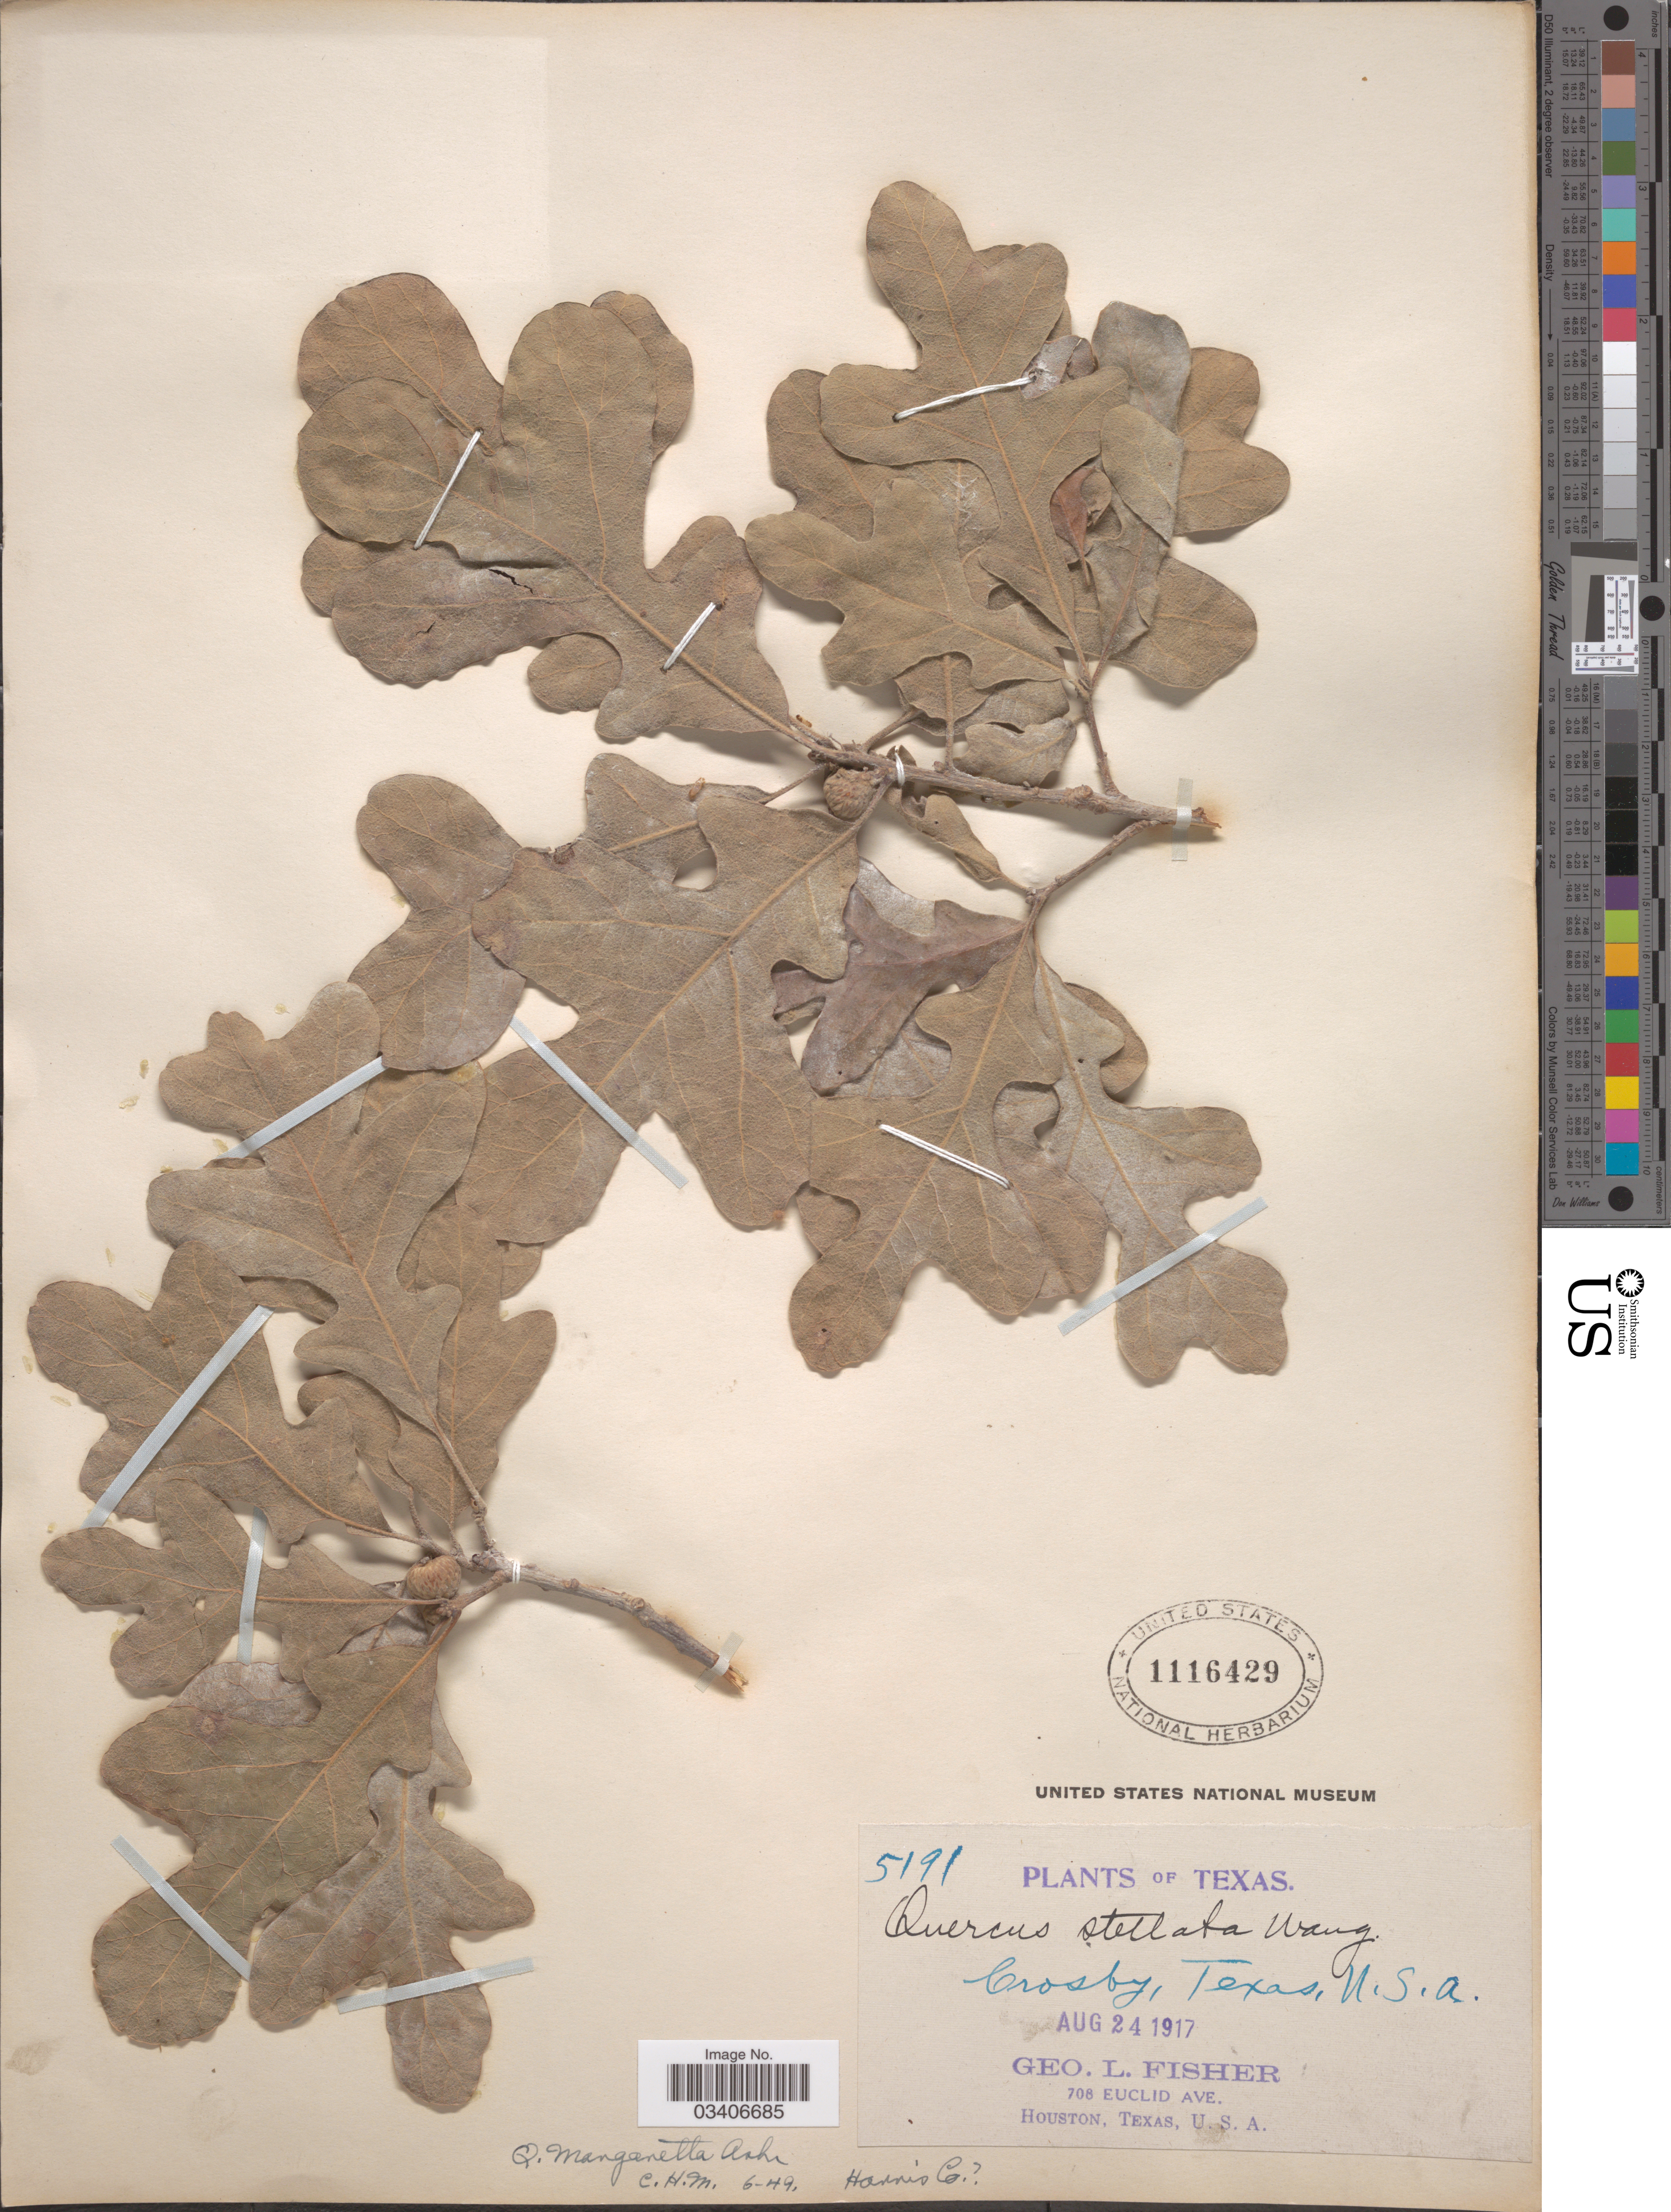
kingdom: Plantae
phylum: Tracheophyta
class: Magnoliopsida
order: Fagales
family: Fagaceae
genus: Quercus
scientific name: Quercus margarettae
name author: Ashe ex Small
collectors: G. L. Fisher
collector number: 5191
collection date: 1917-08-24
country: United States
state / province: Texas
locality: Crosby.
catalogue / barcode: US 1116429